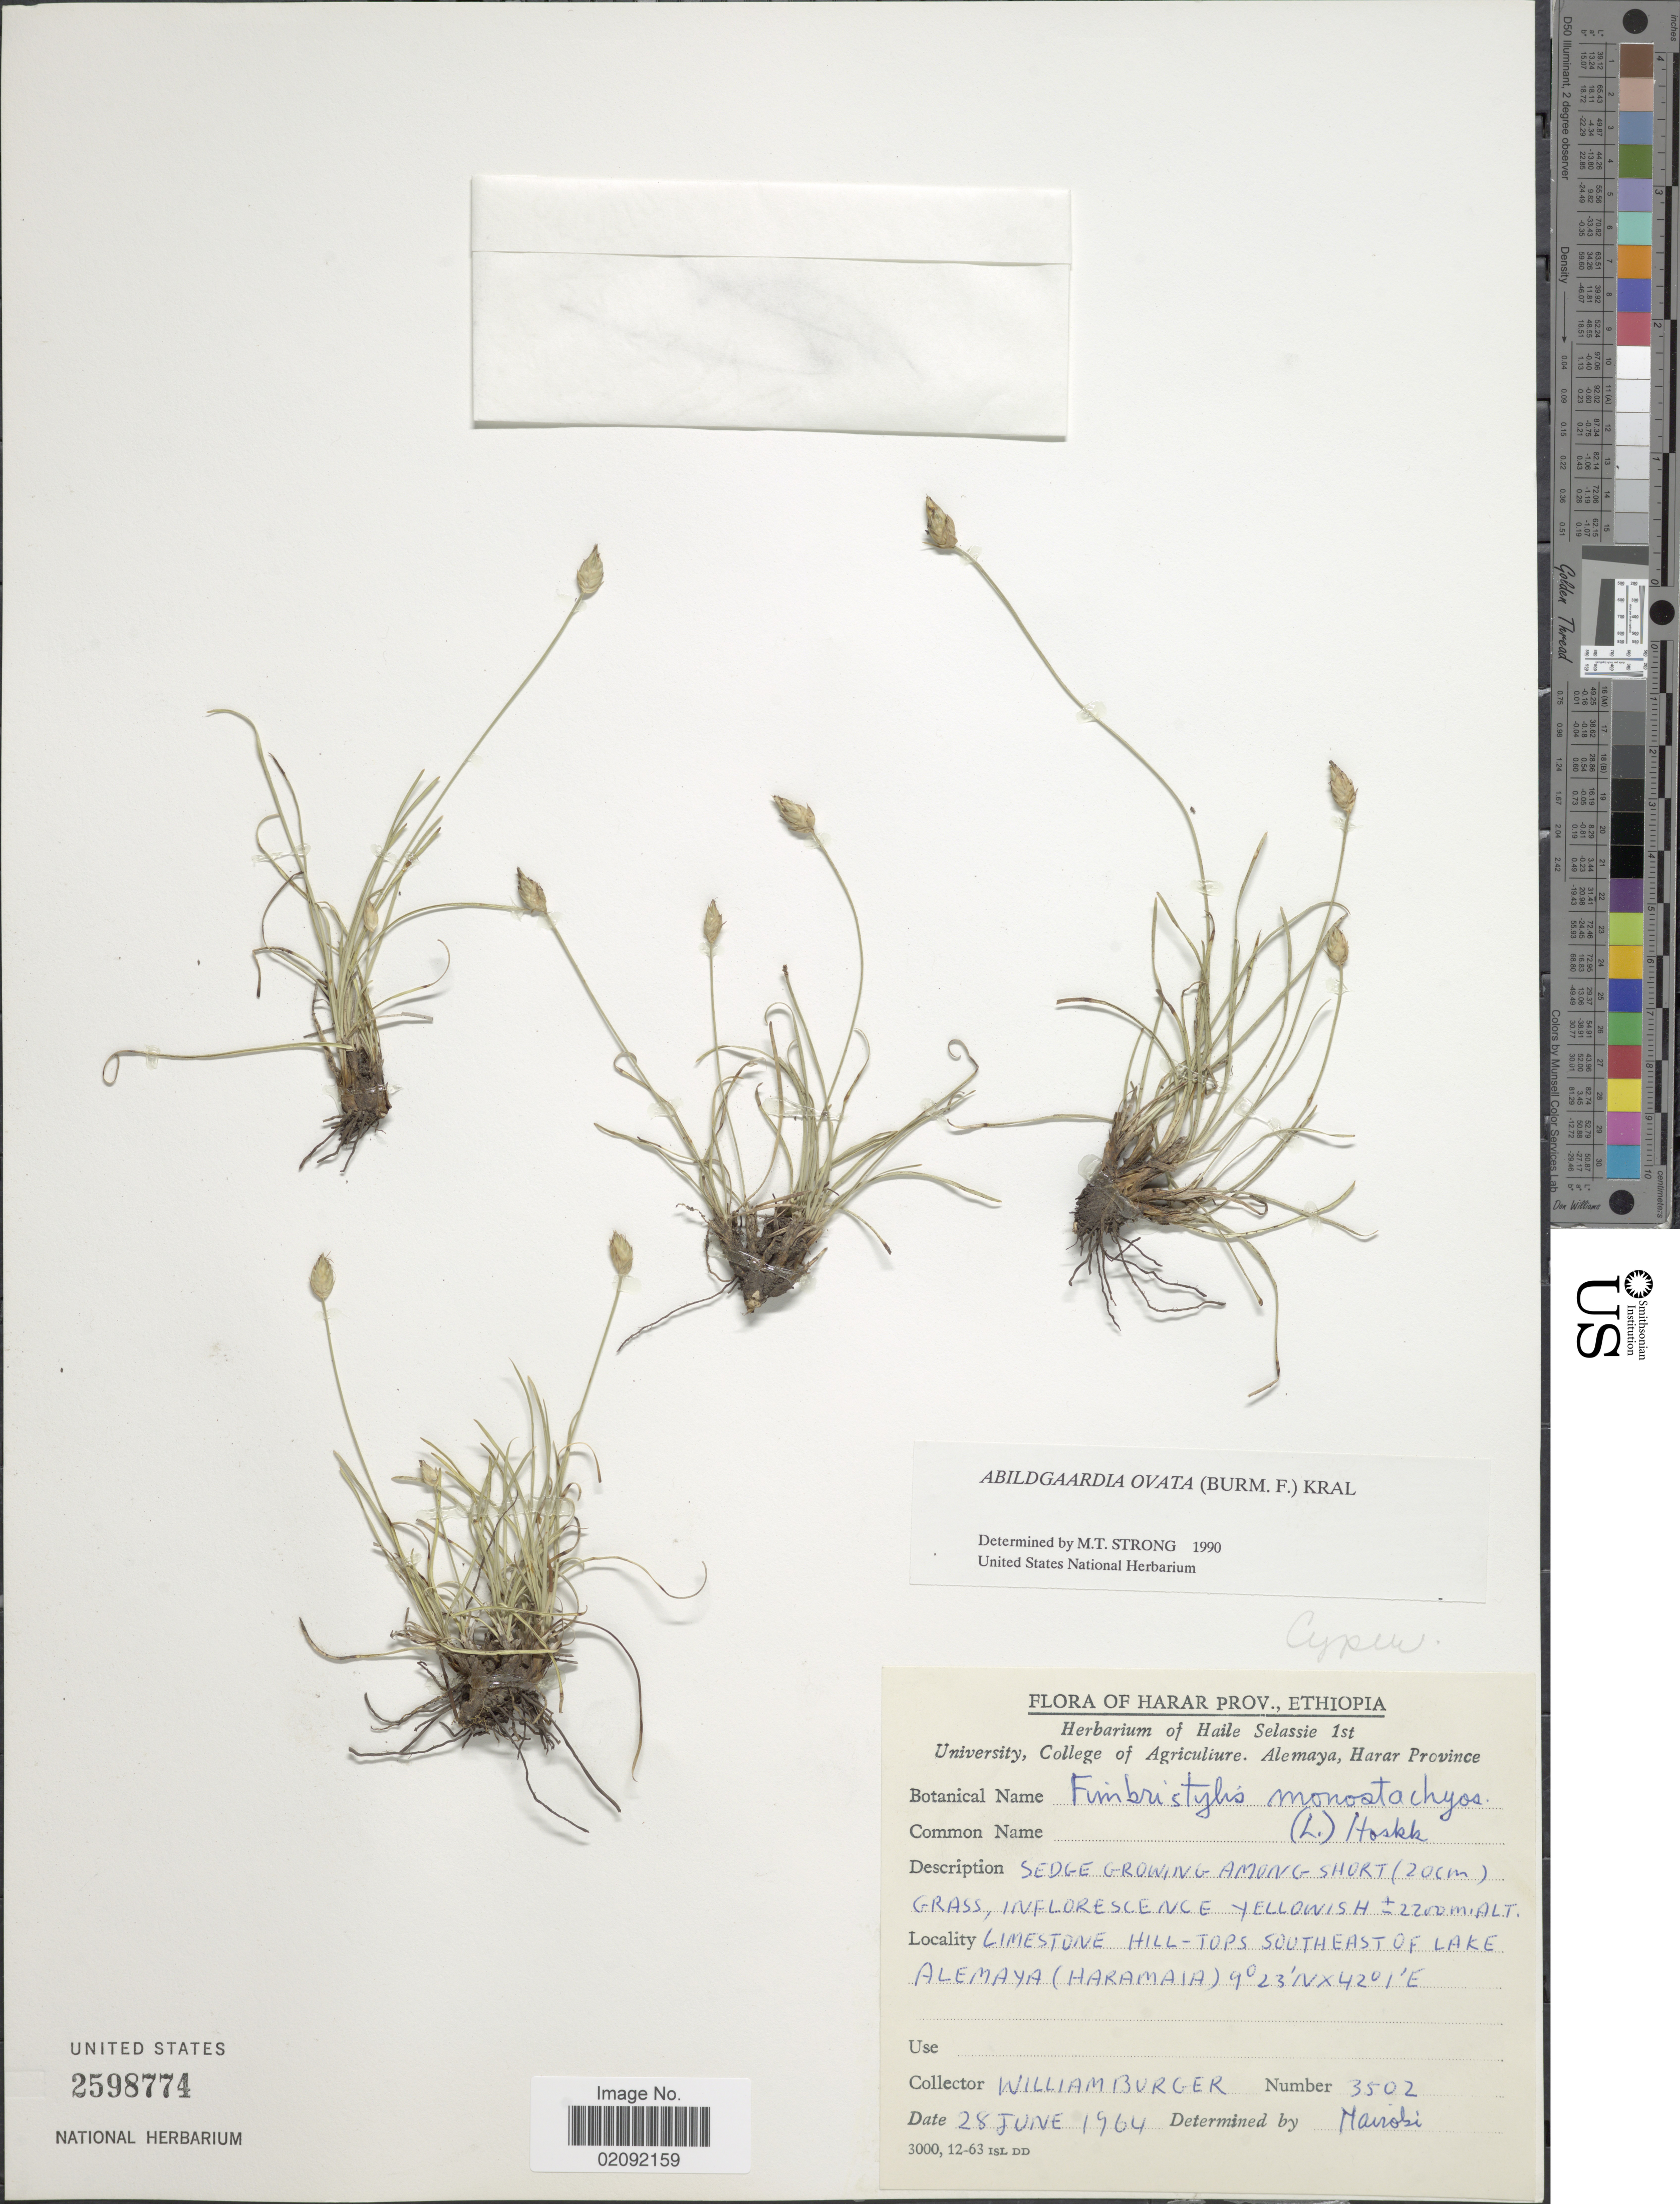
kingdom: Plantae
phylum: Tracheophyta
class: Liliopsida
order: Poales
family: Cyperaceae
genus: Abildgaardia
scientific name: Abildgaardia ovata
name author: (Burm. f.) Kral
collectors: W. Burger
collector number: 3502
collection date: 1964-06-28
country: Ethiopia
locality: Harar Prov., Limestone hill-tops southeast of Lake Alemaya (Haramaia).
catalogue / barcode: US 2598774